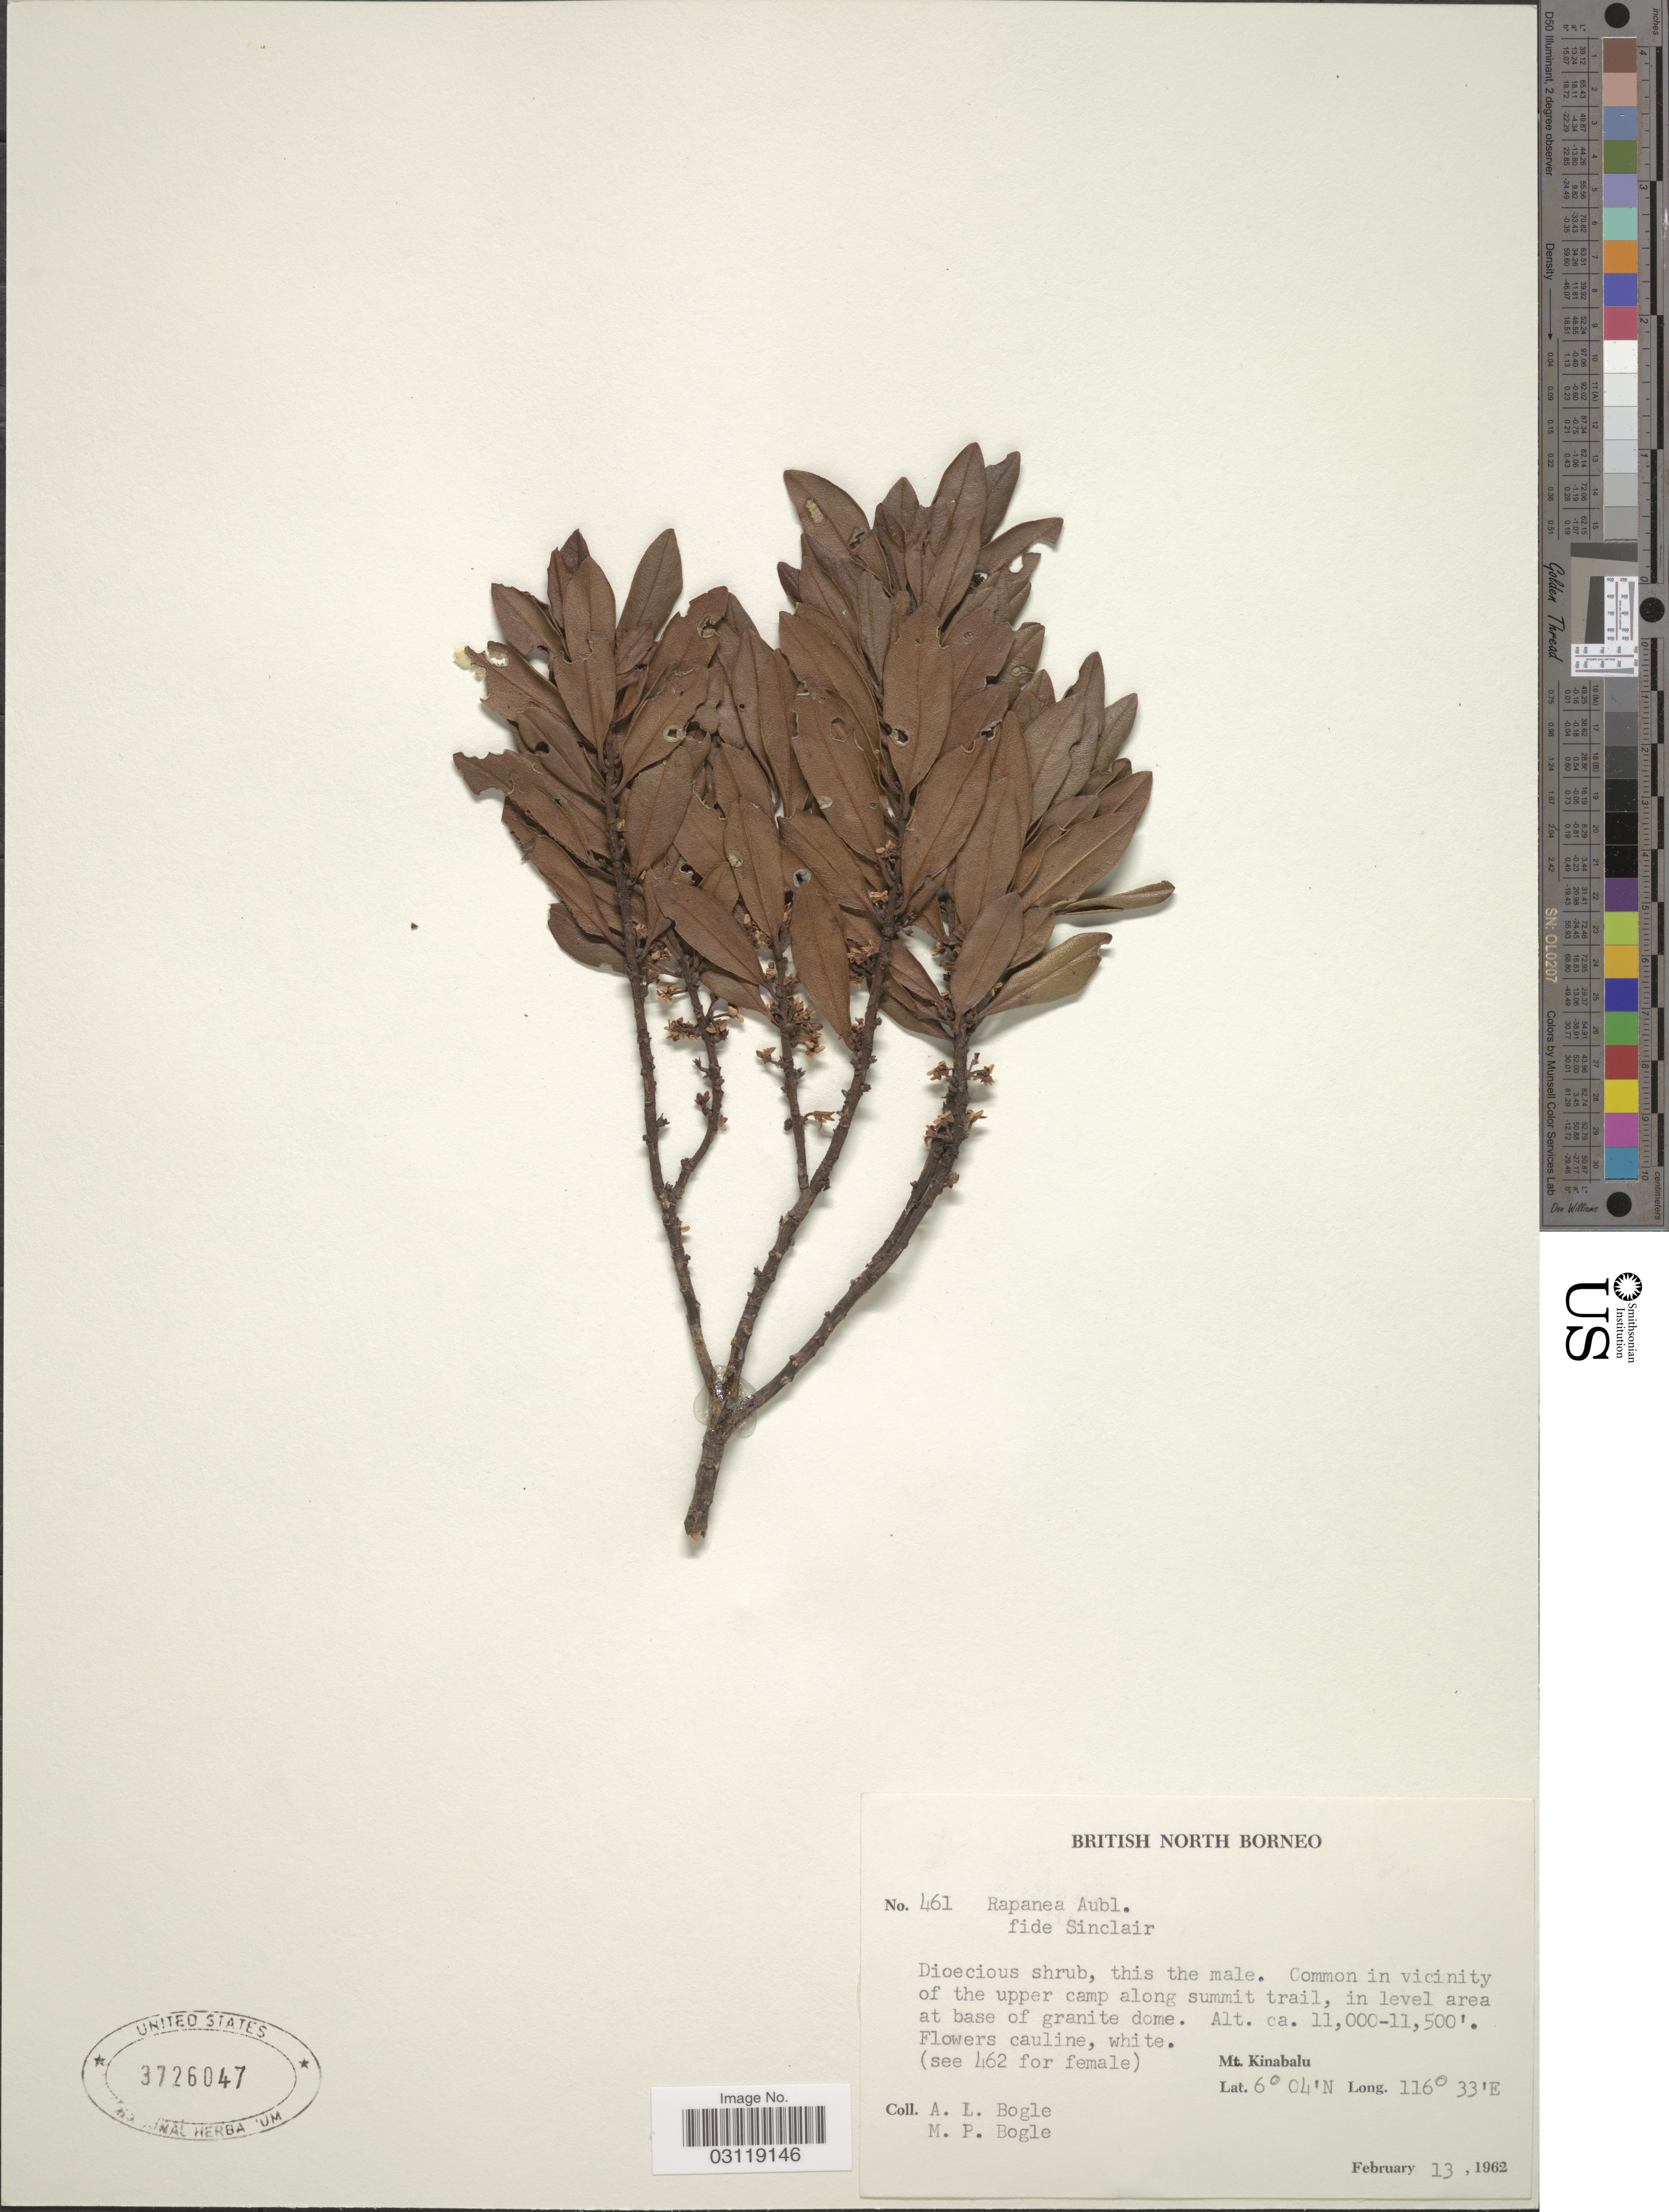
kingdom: Plantae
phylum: Tracheophyta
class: Magnoliopsida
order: Ericales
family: Primulaceae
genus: Rapanea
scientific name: Rapanea sp.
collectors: Bogle, A.L. & M. Bogle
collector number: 461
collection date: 1962-02-13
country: Malaysia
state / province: Sabah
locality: British North Borneo. Mt. Kinabalu.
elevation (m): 3353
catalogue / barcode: US 3726047